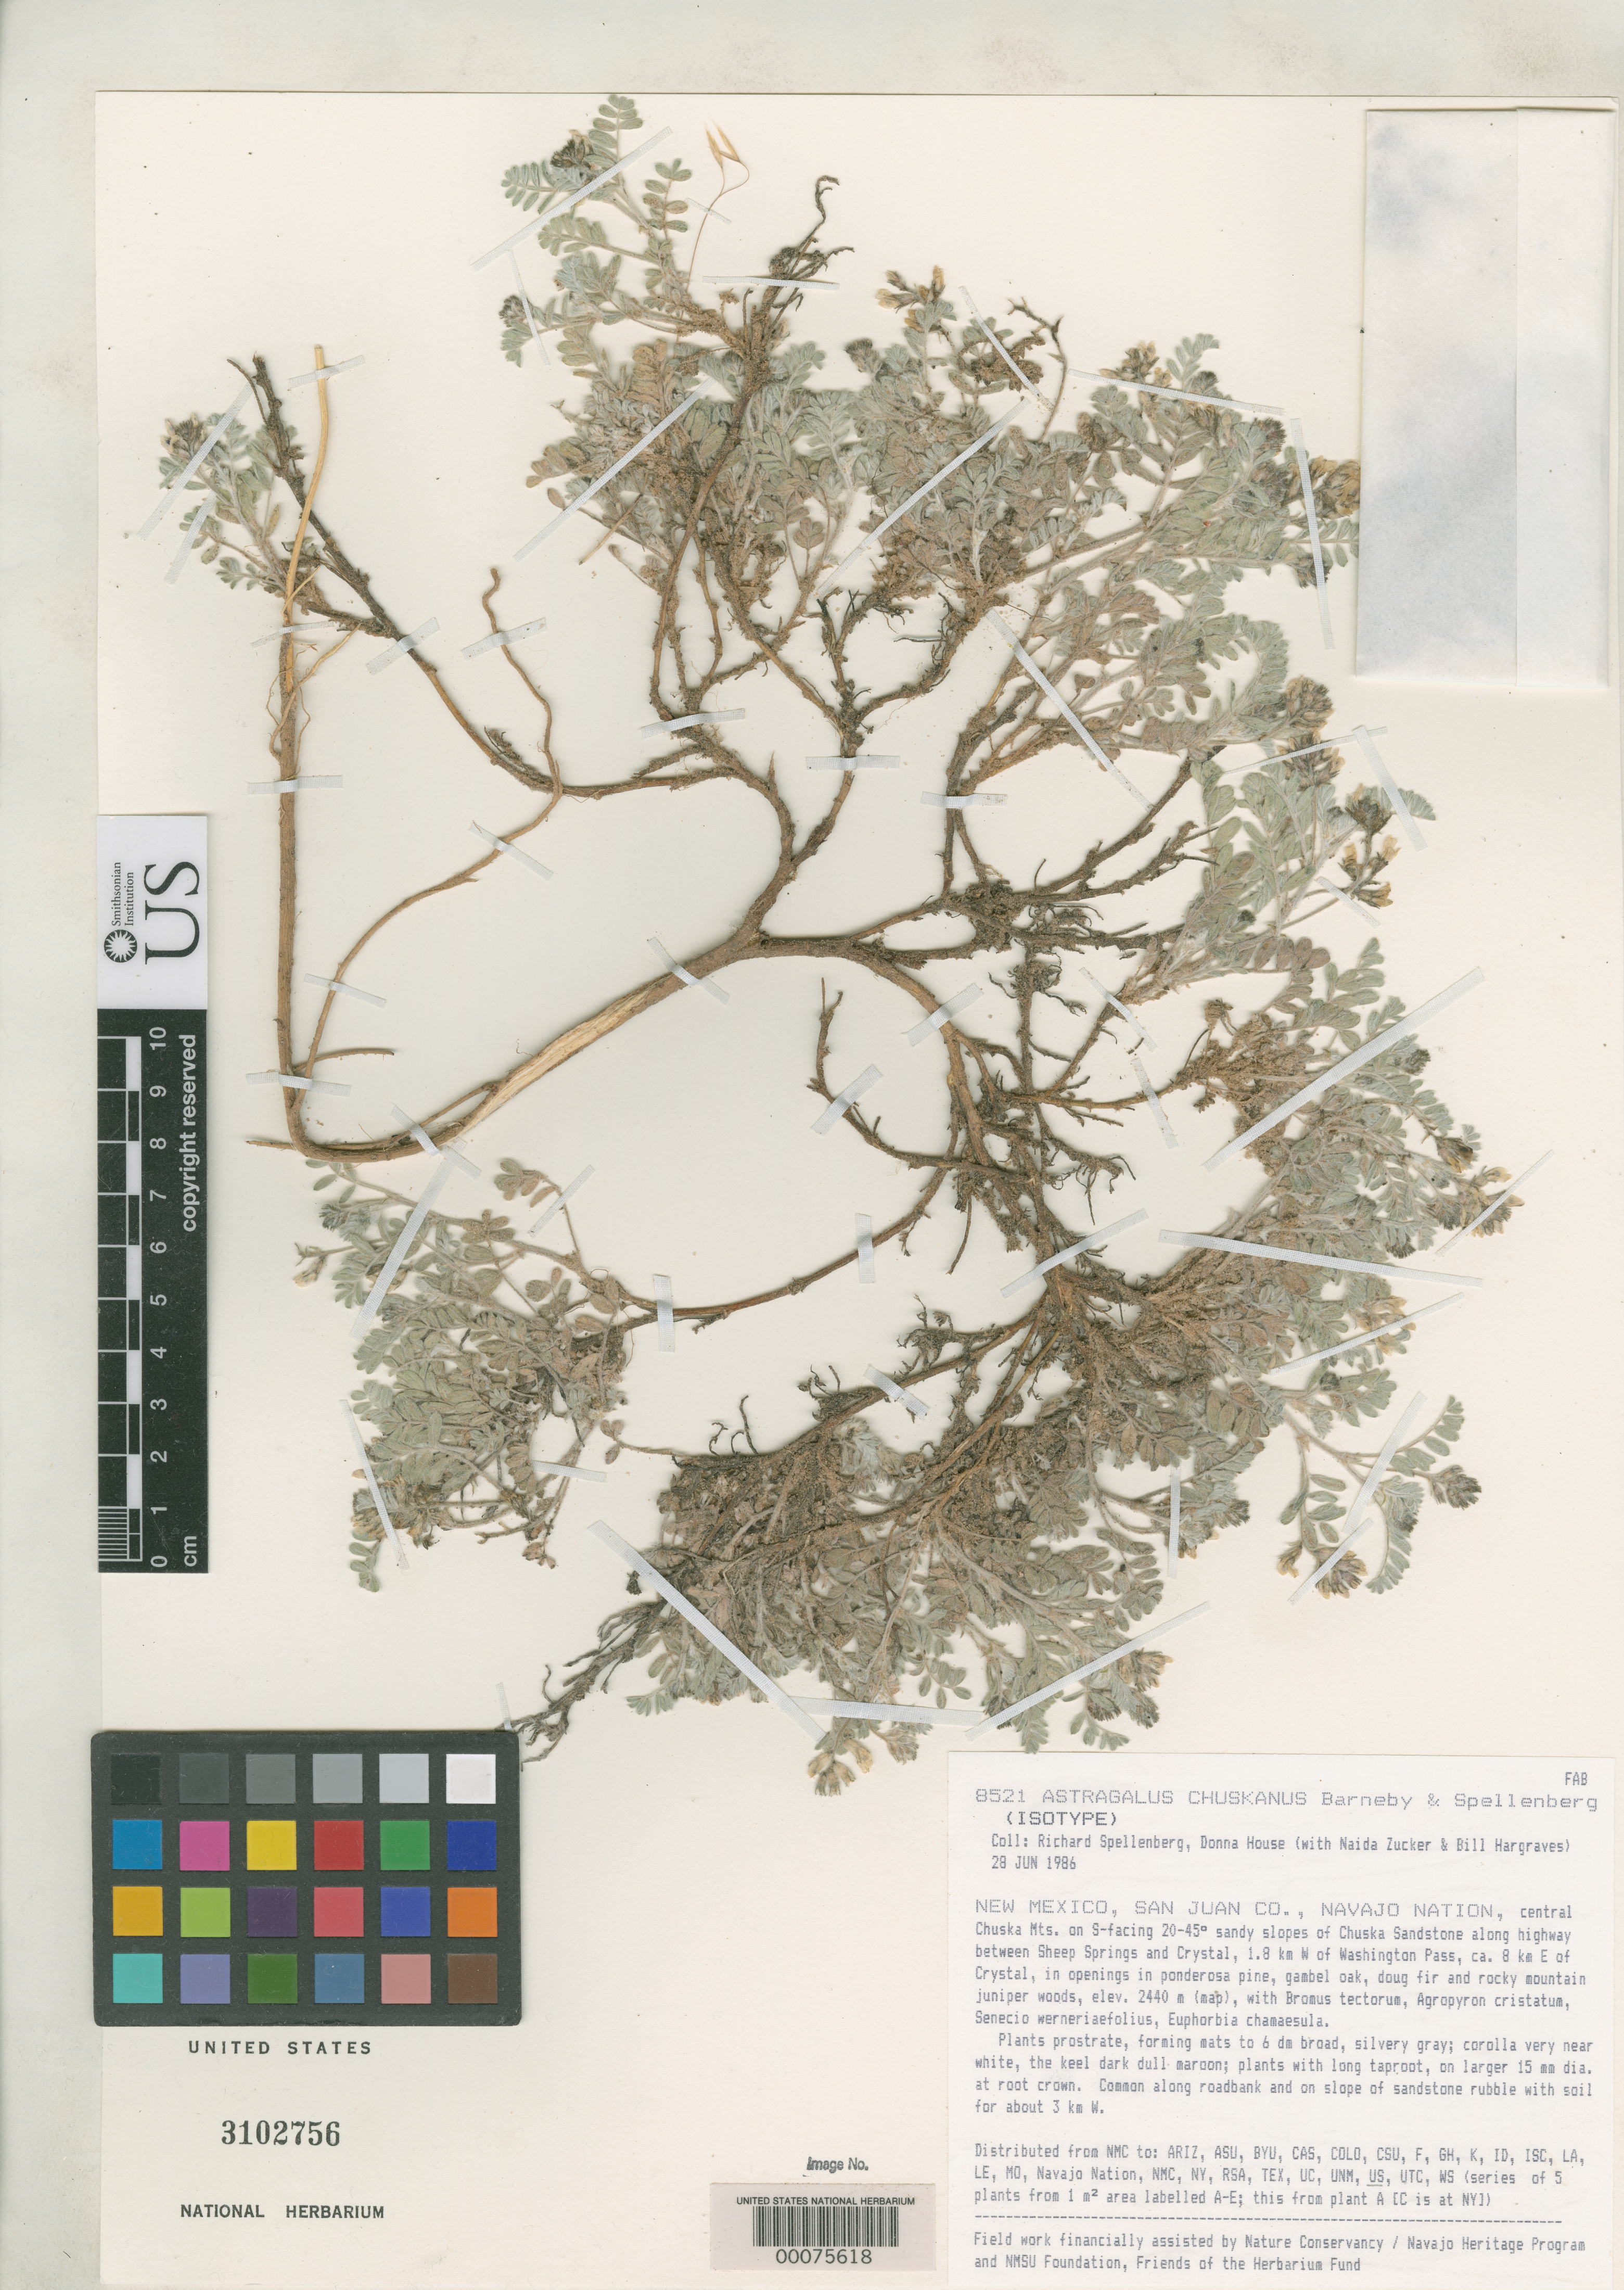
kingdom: Plantae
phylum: Tracheophyta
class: Magnoliopsida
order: Fabales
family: Fabaceae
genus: Astragalus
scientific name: Astragalus chuskanus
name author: Barneby & Spellenb.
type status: Isotype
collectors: R. W. Spellenberg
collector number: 8521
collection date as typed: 28 Jun 1986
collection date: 1986-06-28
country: United States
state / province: New Mexico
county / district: San Juan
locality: Navajo Nation, Central Chuska Mts., S facing slopes of Chuska sandstone along hwy between Sheep Springs and Crystals.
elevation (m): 2440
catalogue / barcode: US 3102756